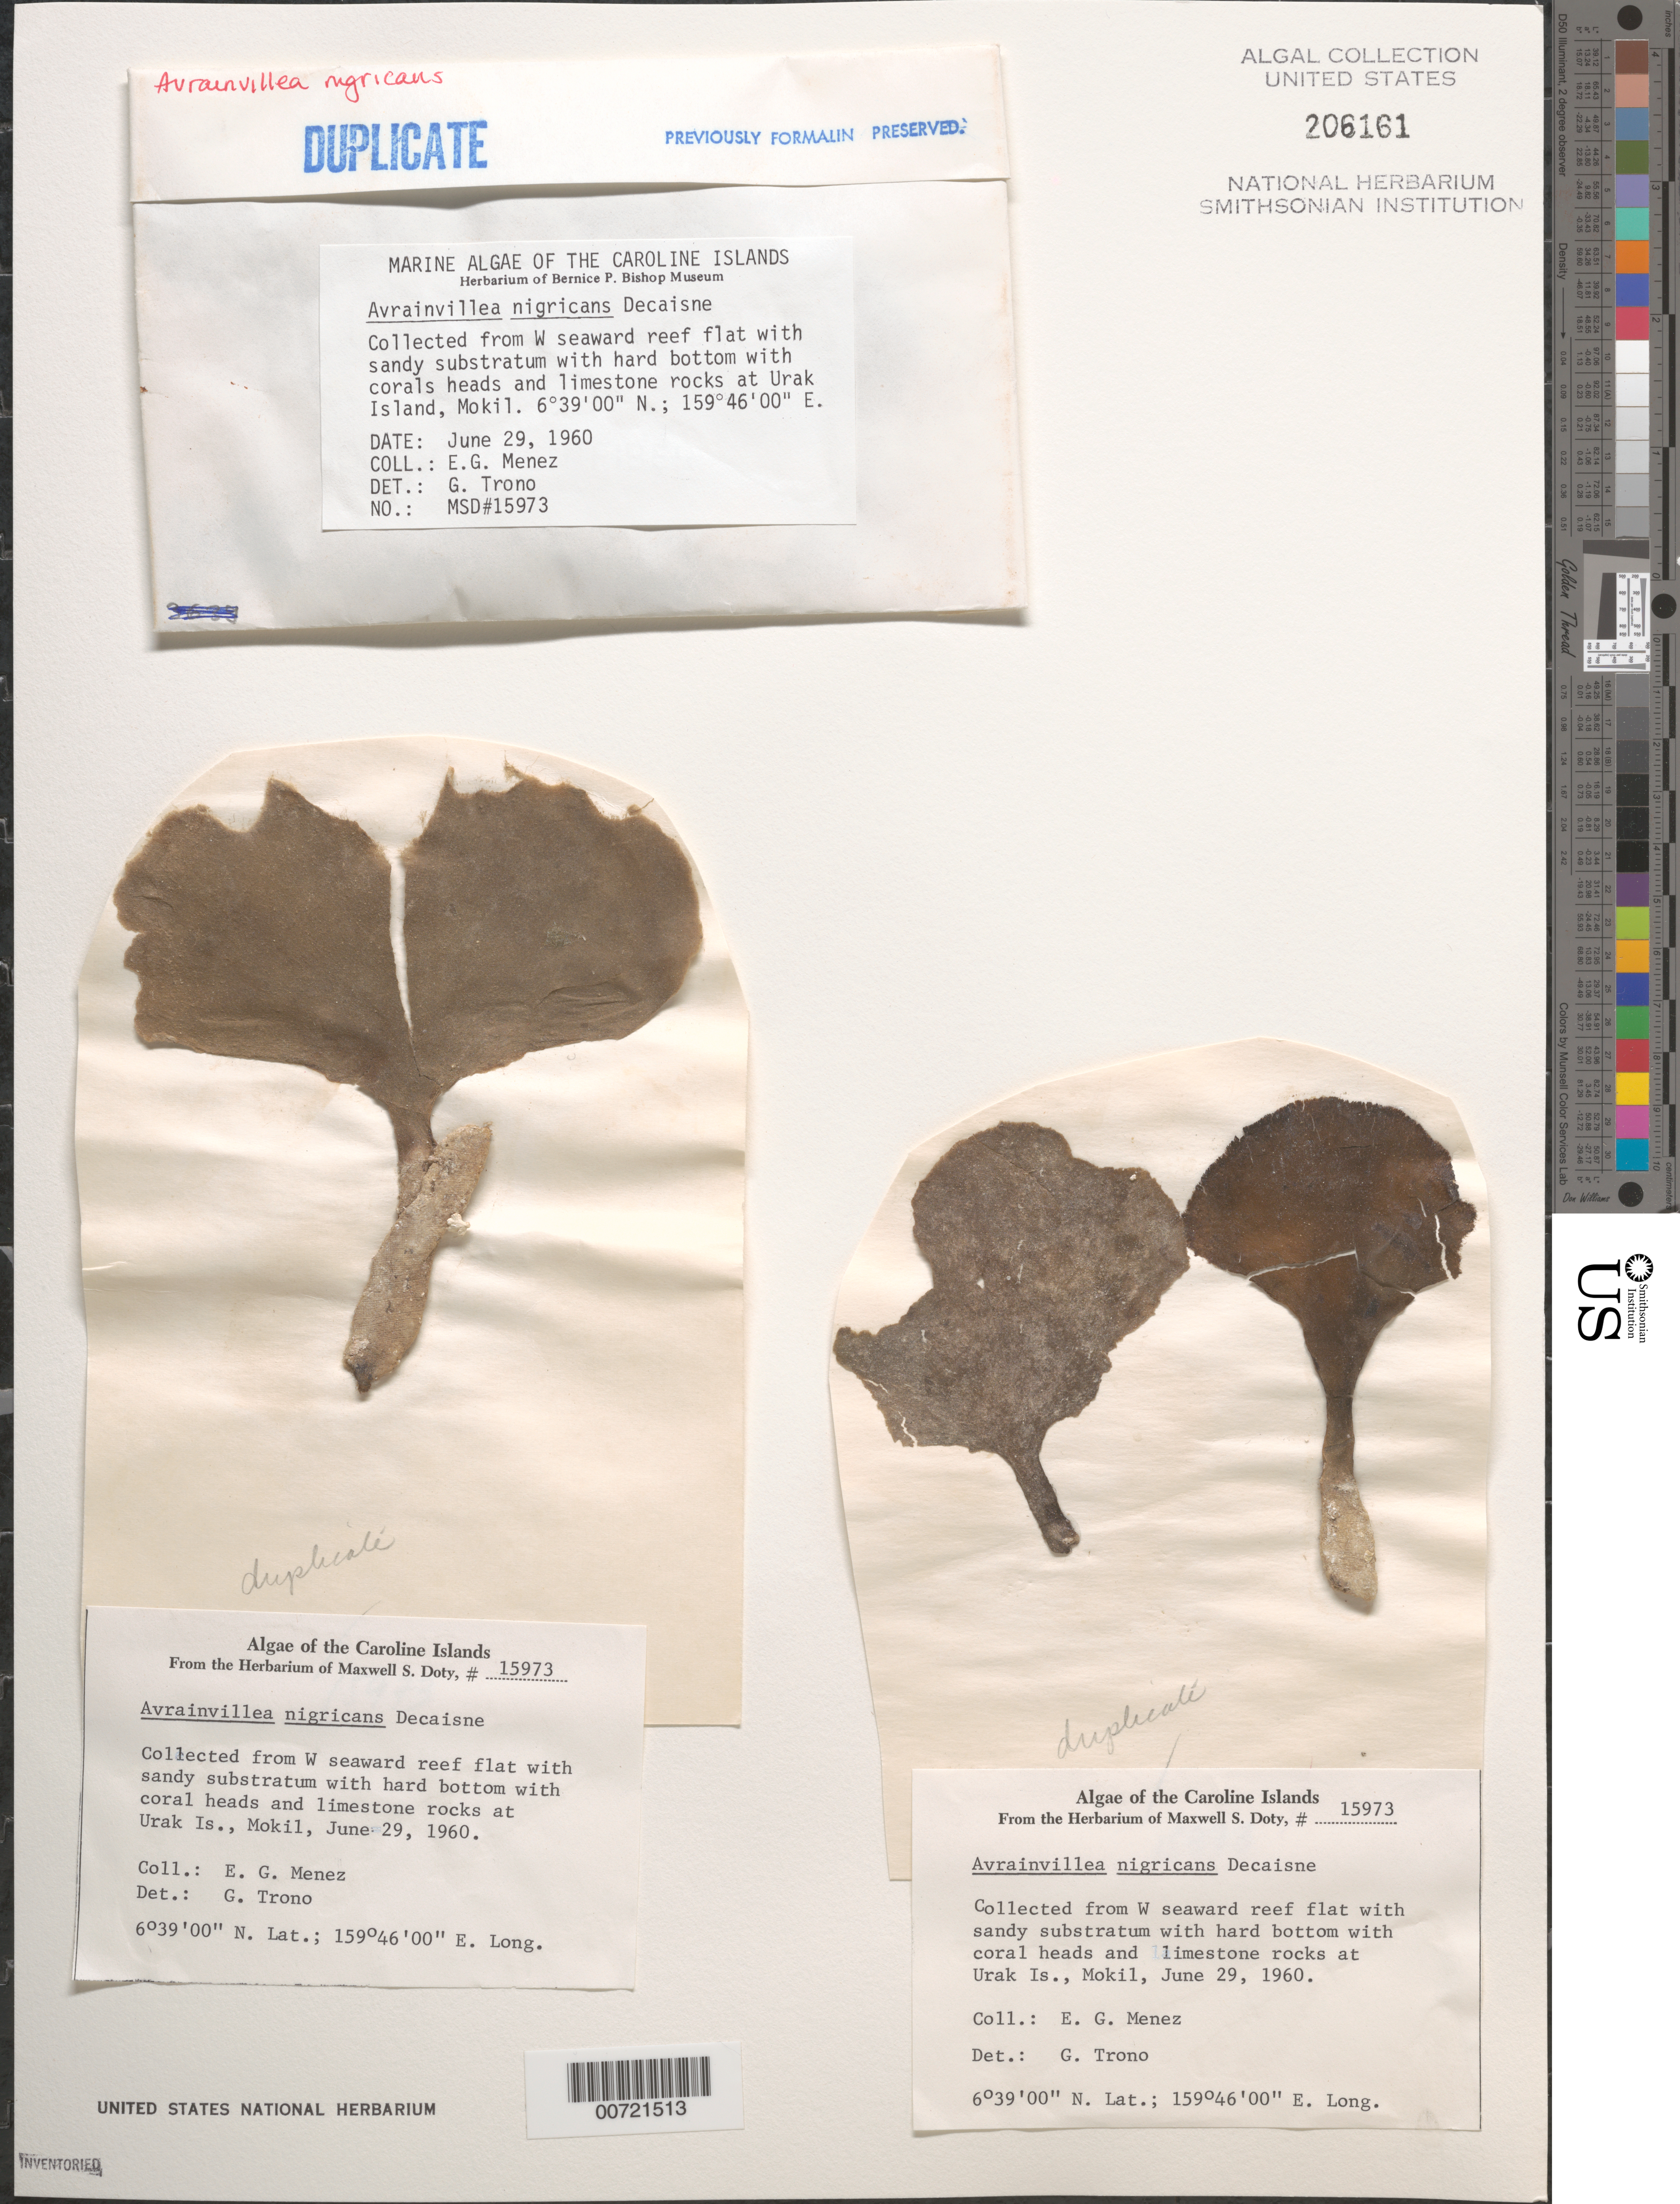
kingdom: Plantae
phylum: Chlorophyta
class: Ulvophyceae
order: Bryopsidales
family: Dichotomosiphonaceae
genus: Avrainvillea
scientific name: Avrainvillea nigricans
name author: Decne.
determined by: Trono, G.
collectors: Meñez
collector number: MSD 15973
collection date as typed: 29 Jun 1960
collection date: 1960-06-29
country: Micronesia, Federated States of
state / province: Pohnpei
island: Mwokil (Mokil) Atoll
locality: Urak Islet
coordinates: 6 39' 00" N, 159 46' 00" E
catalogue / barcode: US 206161